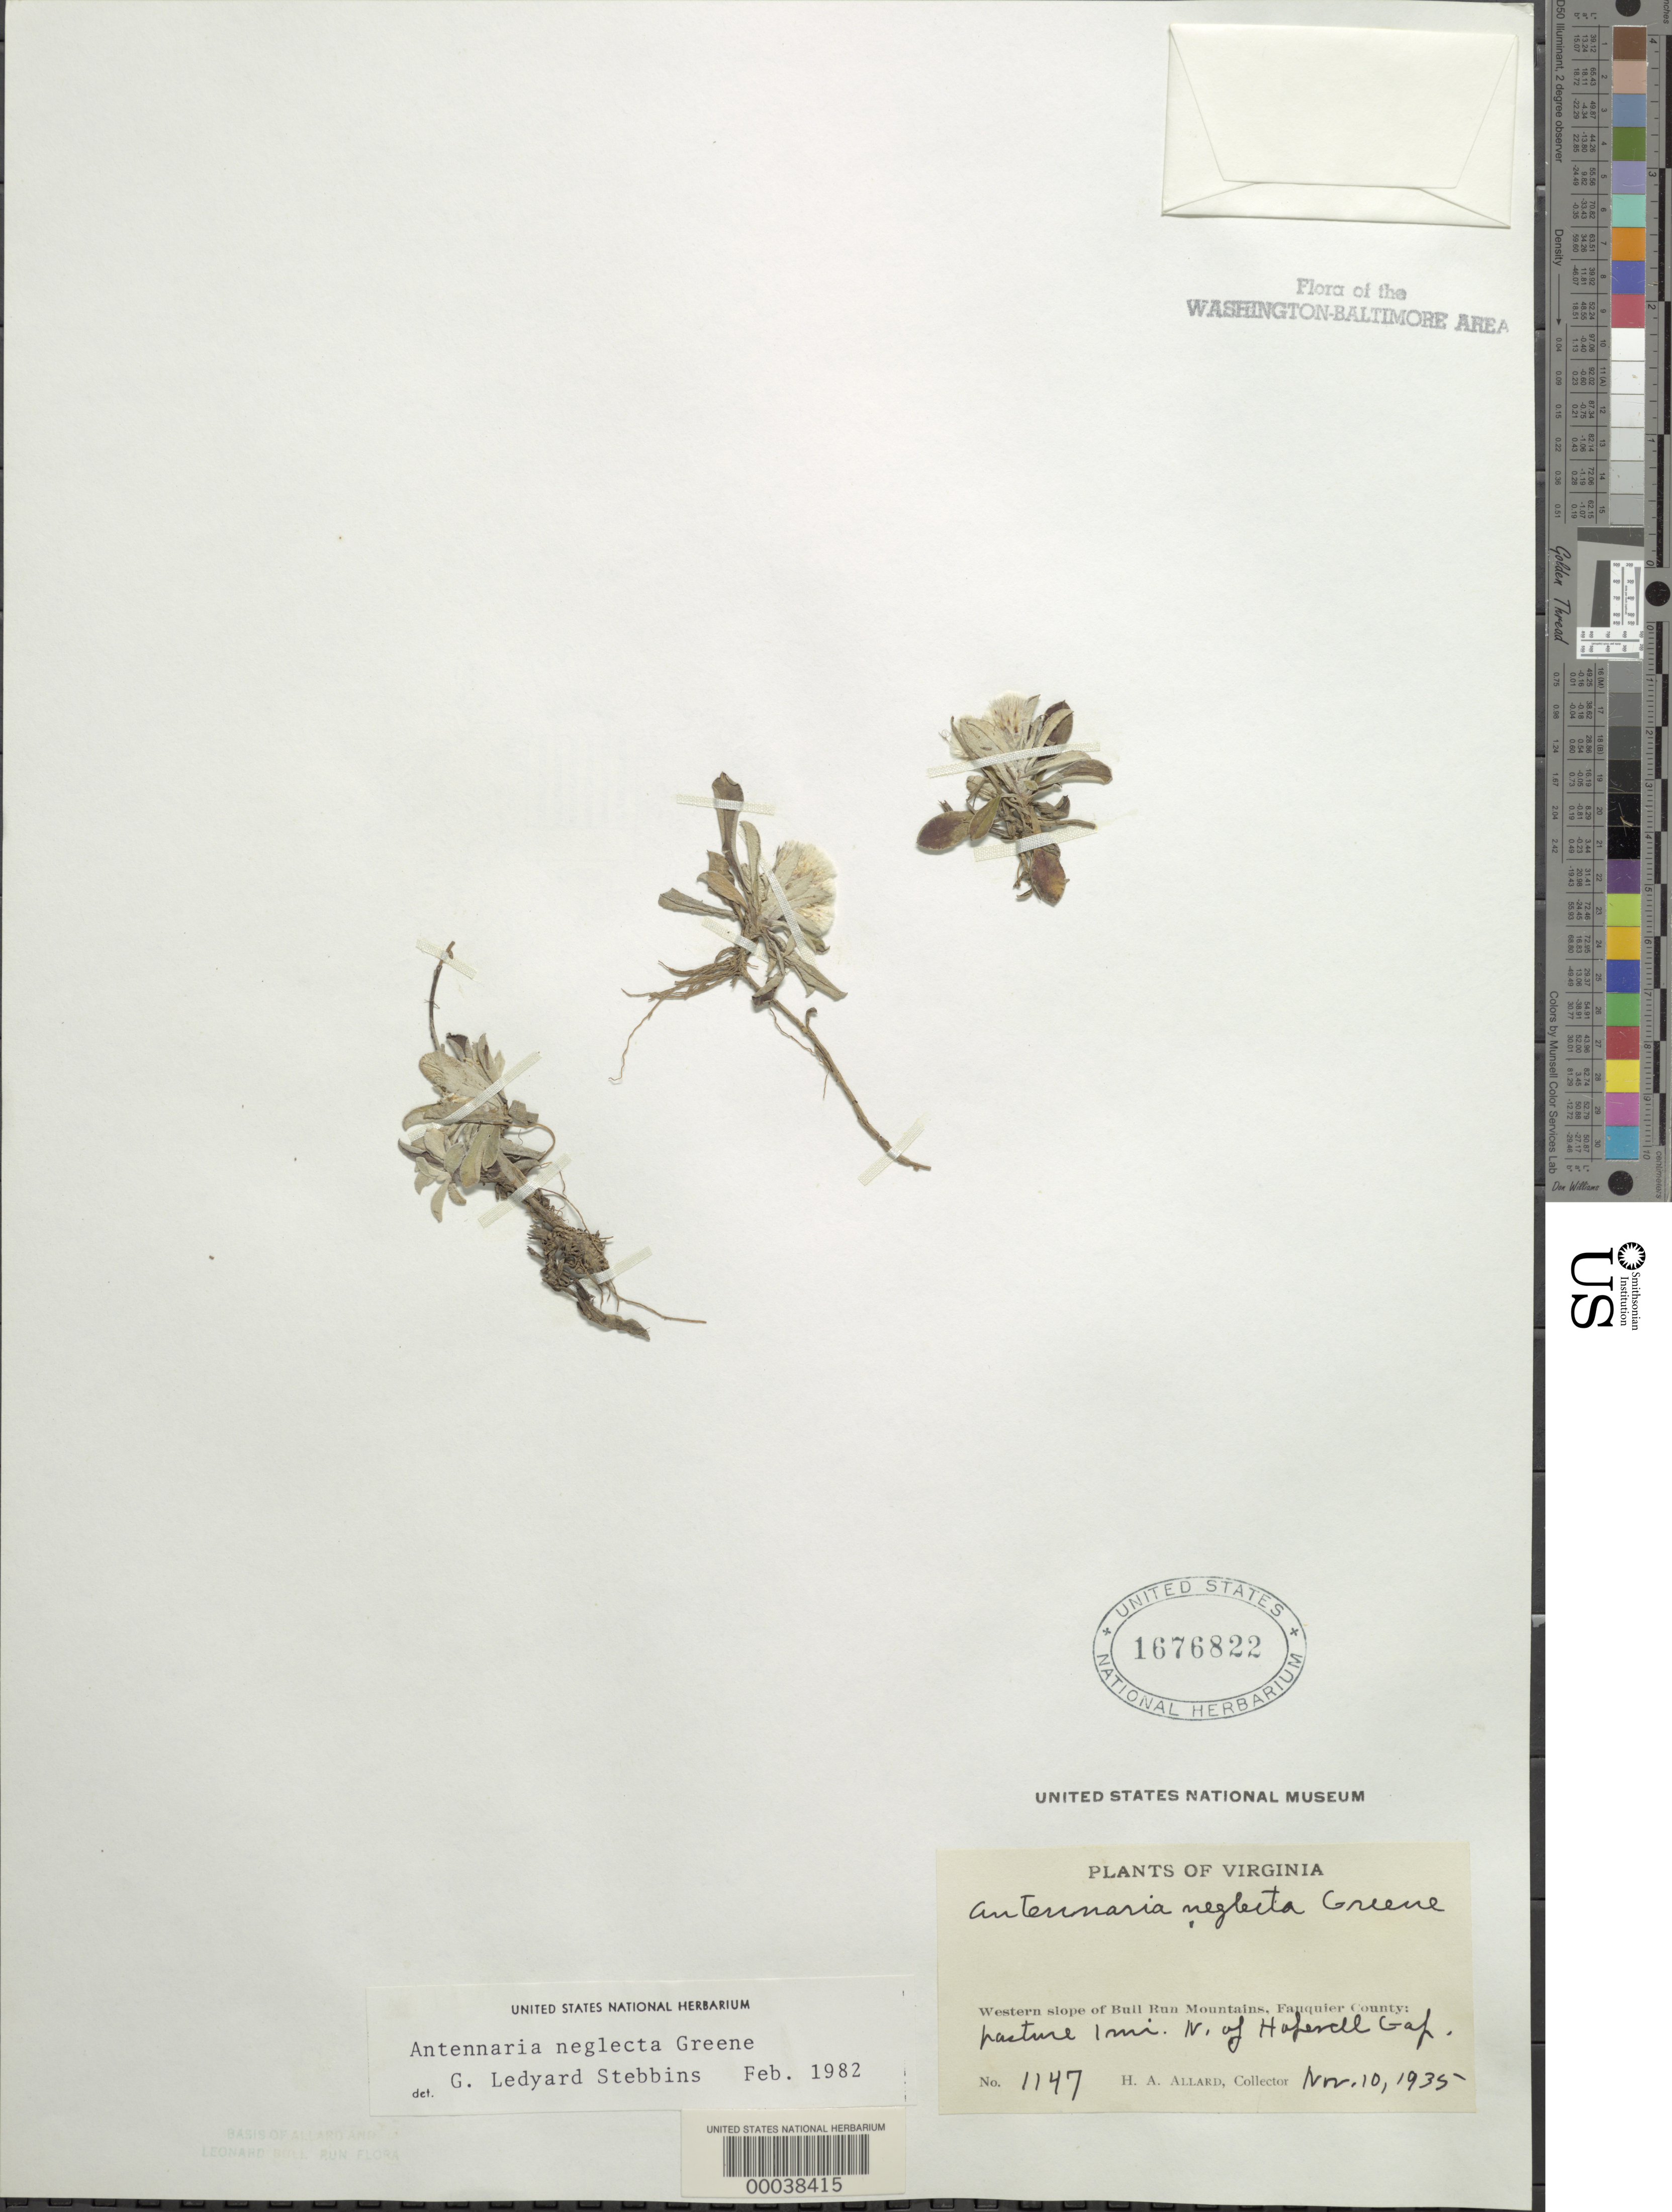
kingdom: Plantae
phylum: Tracheophyta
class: Magnoliopsida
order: Asterales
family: Asteraceae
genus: Antennaria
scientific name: Antennaria neglecta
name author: Greene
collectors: H. A. Allard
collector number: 1147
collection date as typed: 10 Nov 1935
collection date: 1935-11-10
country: United States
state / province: Virginia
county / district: Fauquier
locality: North of Hopewell Gap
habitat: Pasture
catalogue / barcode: US 1676822